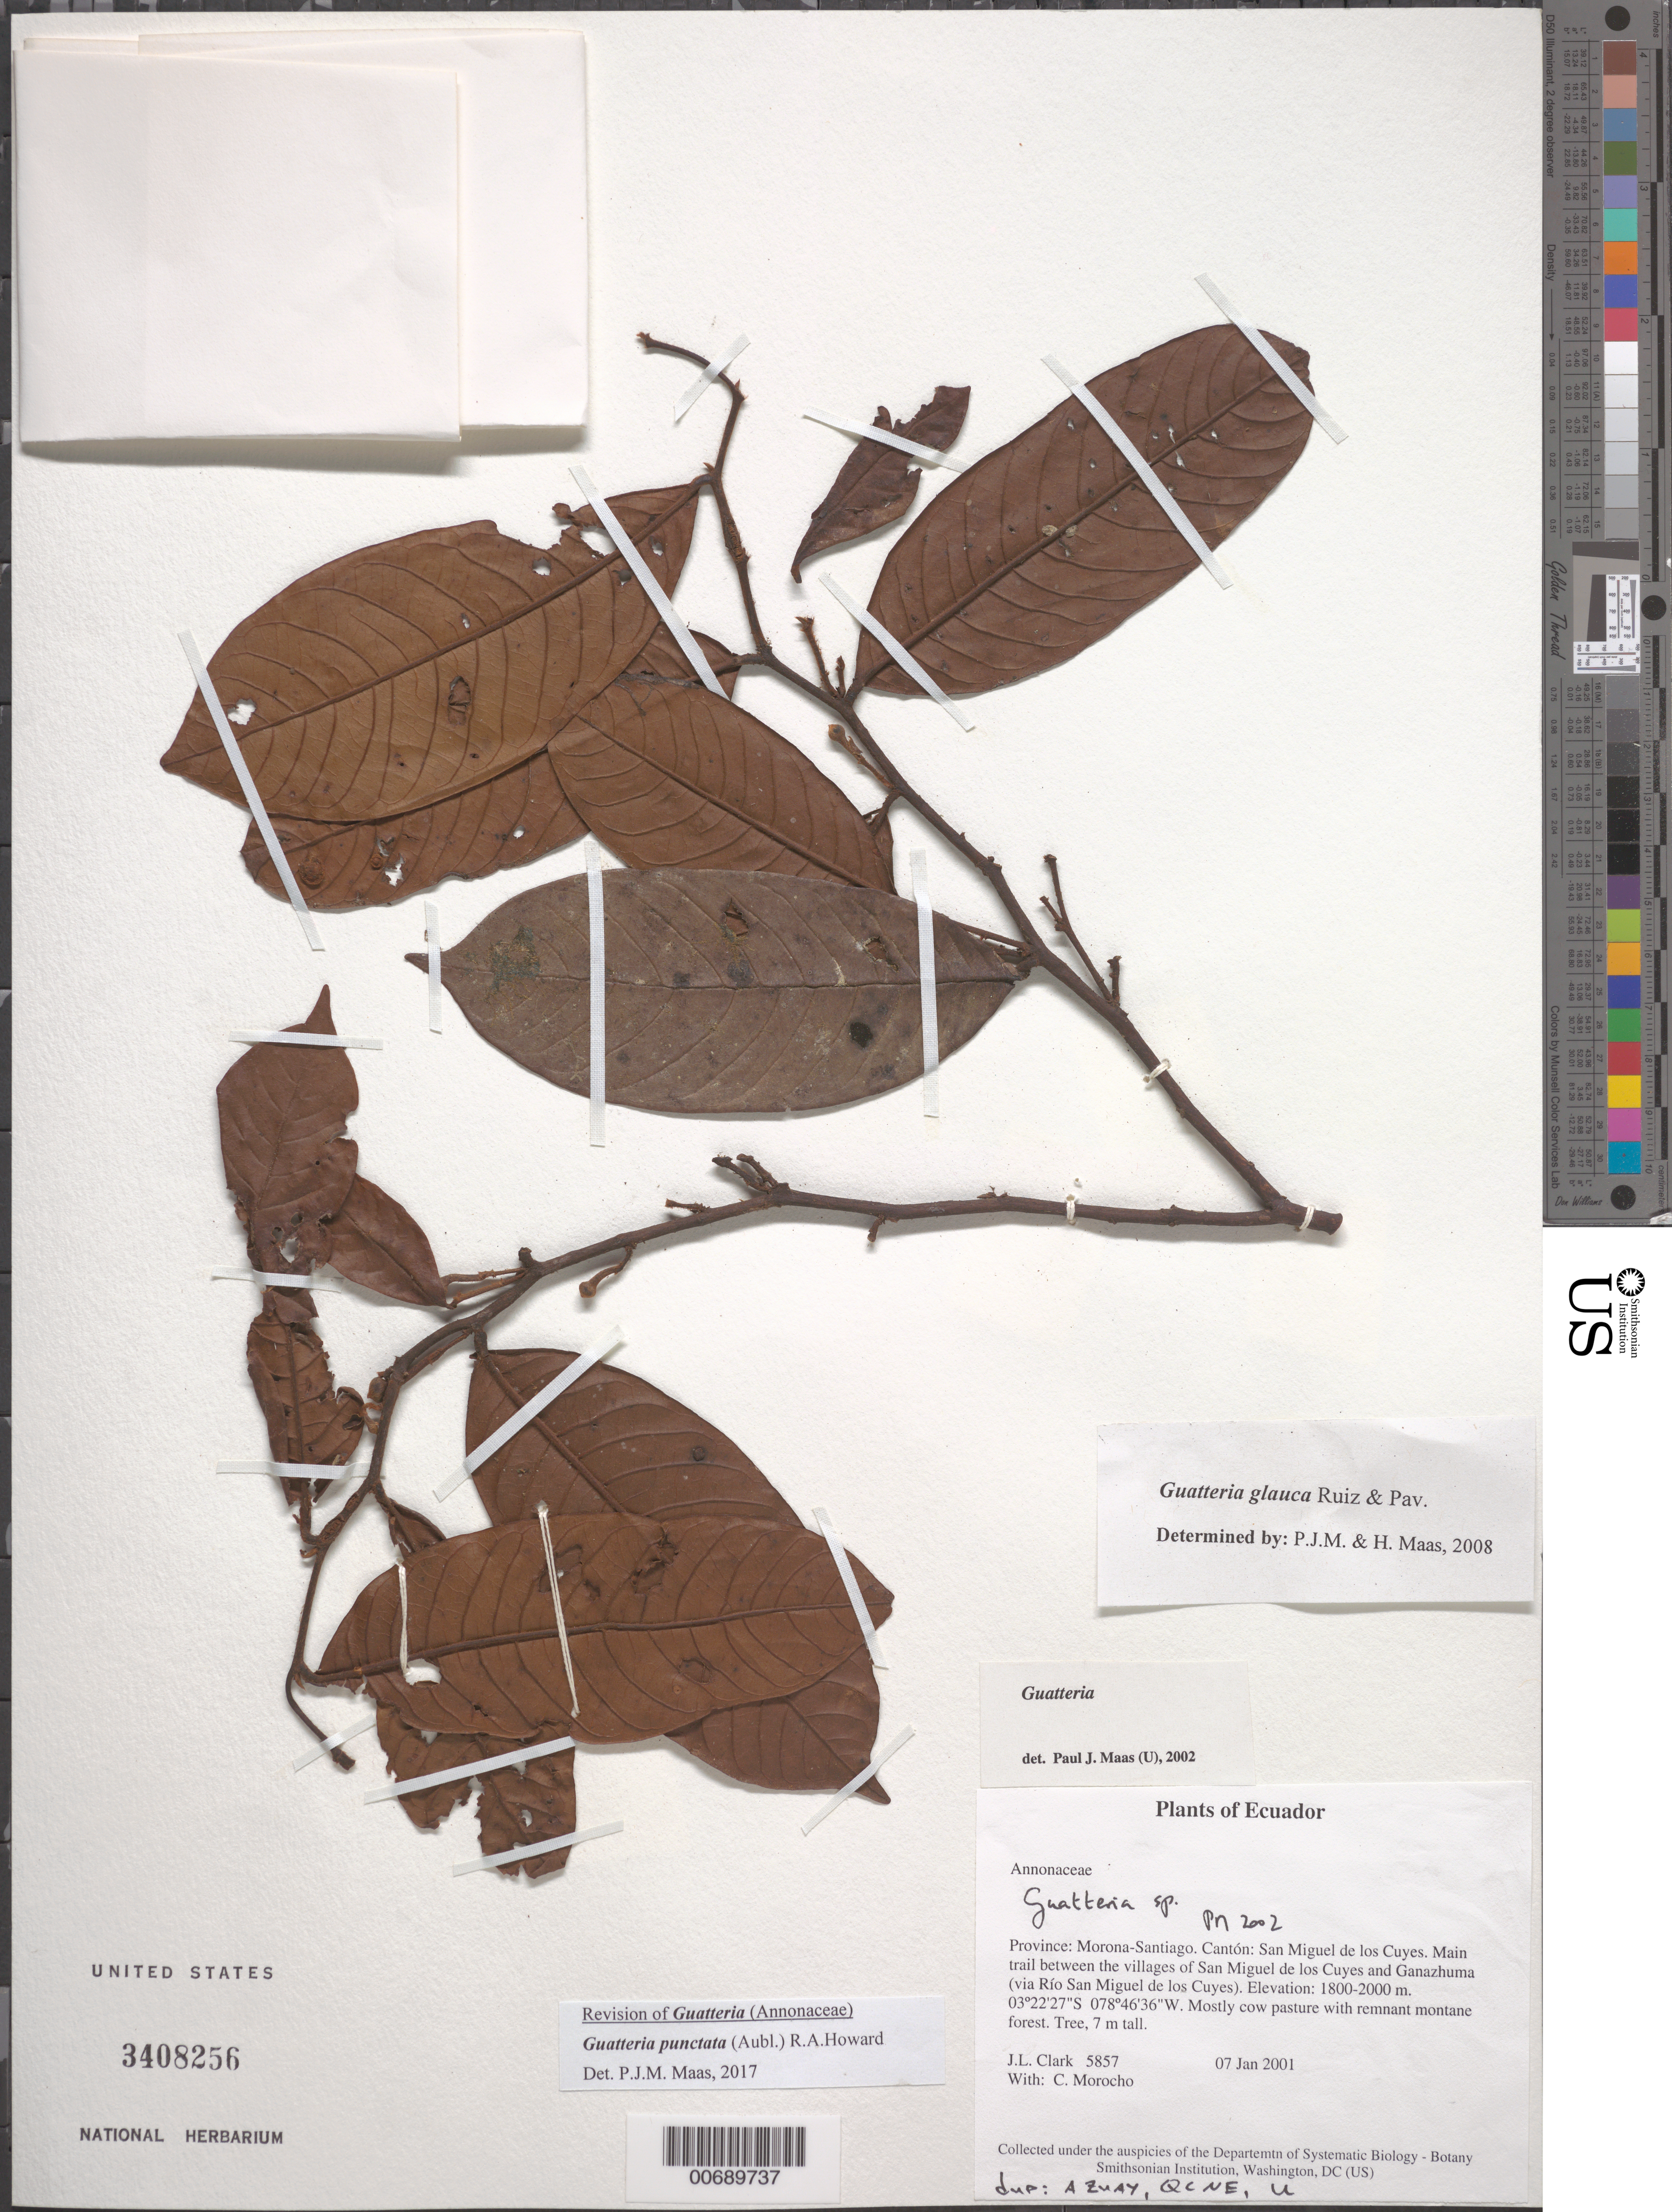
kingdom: Plantae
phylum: Tracheophyta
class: Magnoliopsida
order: Magnoliales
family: Annonaceae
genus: Guatteria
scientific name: Guatteria glauca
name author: Ruiz & Pav.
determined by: Maas van de Kamer, H.; Maas, P. J.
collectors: J. L. Clark & C. Morocho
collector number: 5857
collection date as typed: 07 Jan 2001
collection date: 2001-01-07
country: Ecuador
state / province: Morona-Santiago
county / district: San Miguel de los Cuyes ?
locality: Main Trail between the Villages of Sal Miguel de los Cuyes and Ganazhuma (via Río Sal Miguel de los Cuyes). [Sal Miguel de Cuyes is listed as a city not a Canton of Morona-Santiago.]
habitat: Mostly cow pasture with remnant montane forest.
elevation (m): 1800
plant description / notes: AZUAY, QCNE, U, US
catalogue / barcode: US 3408256